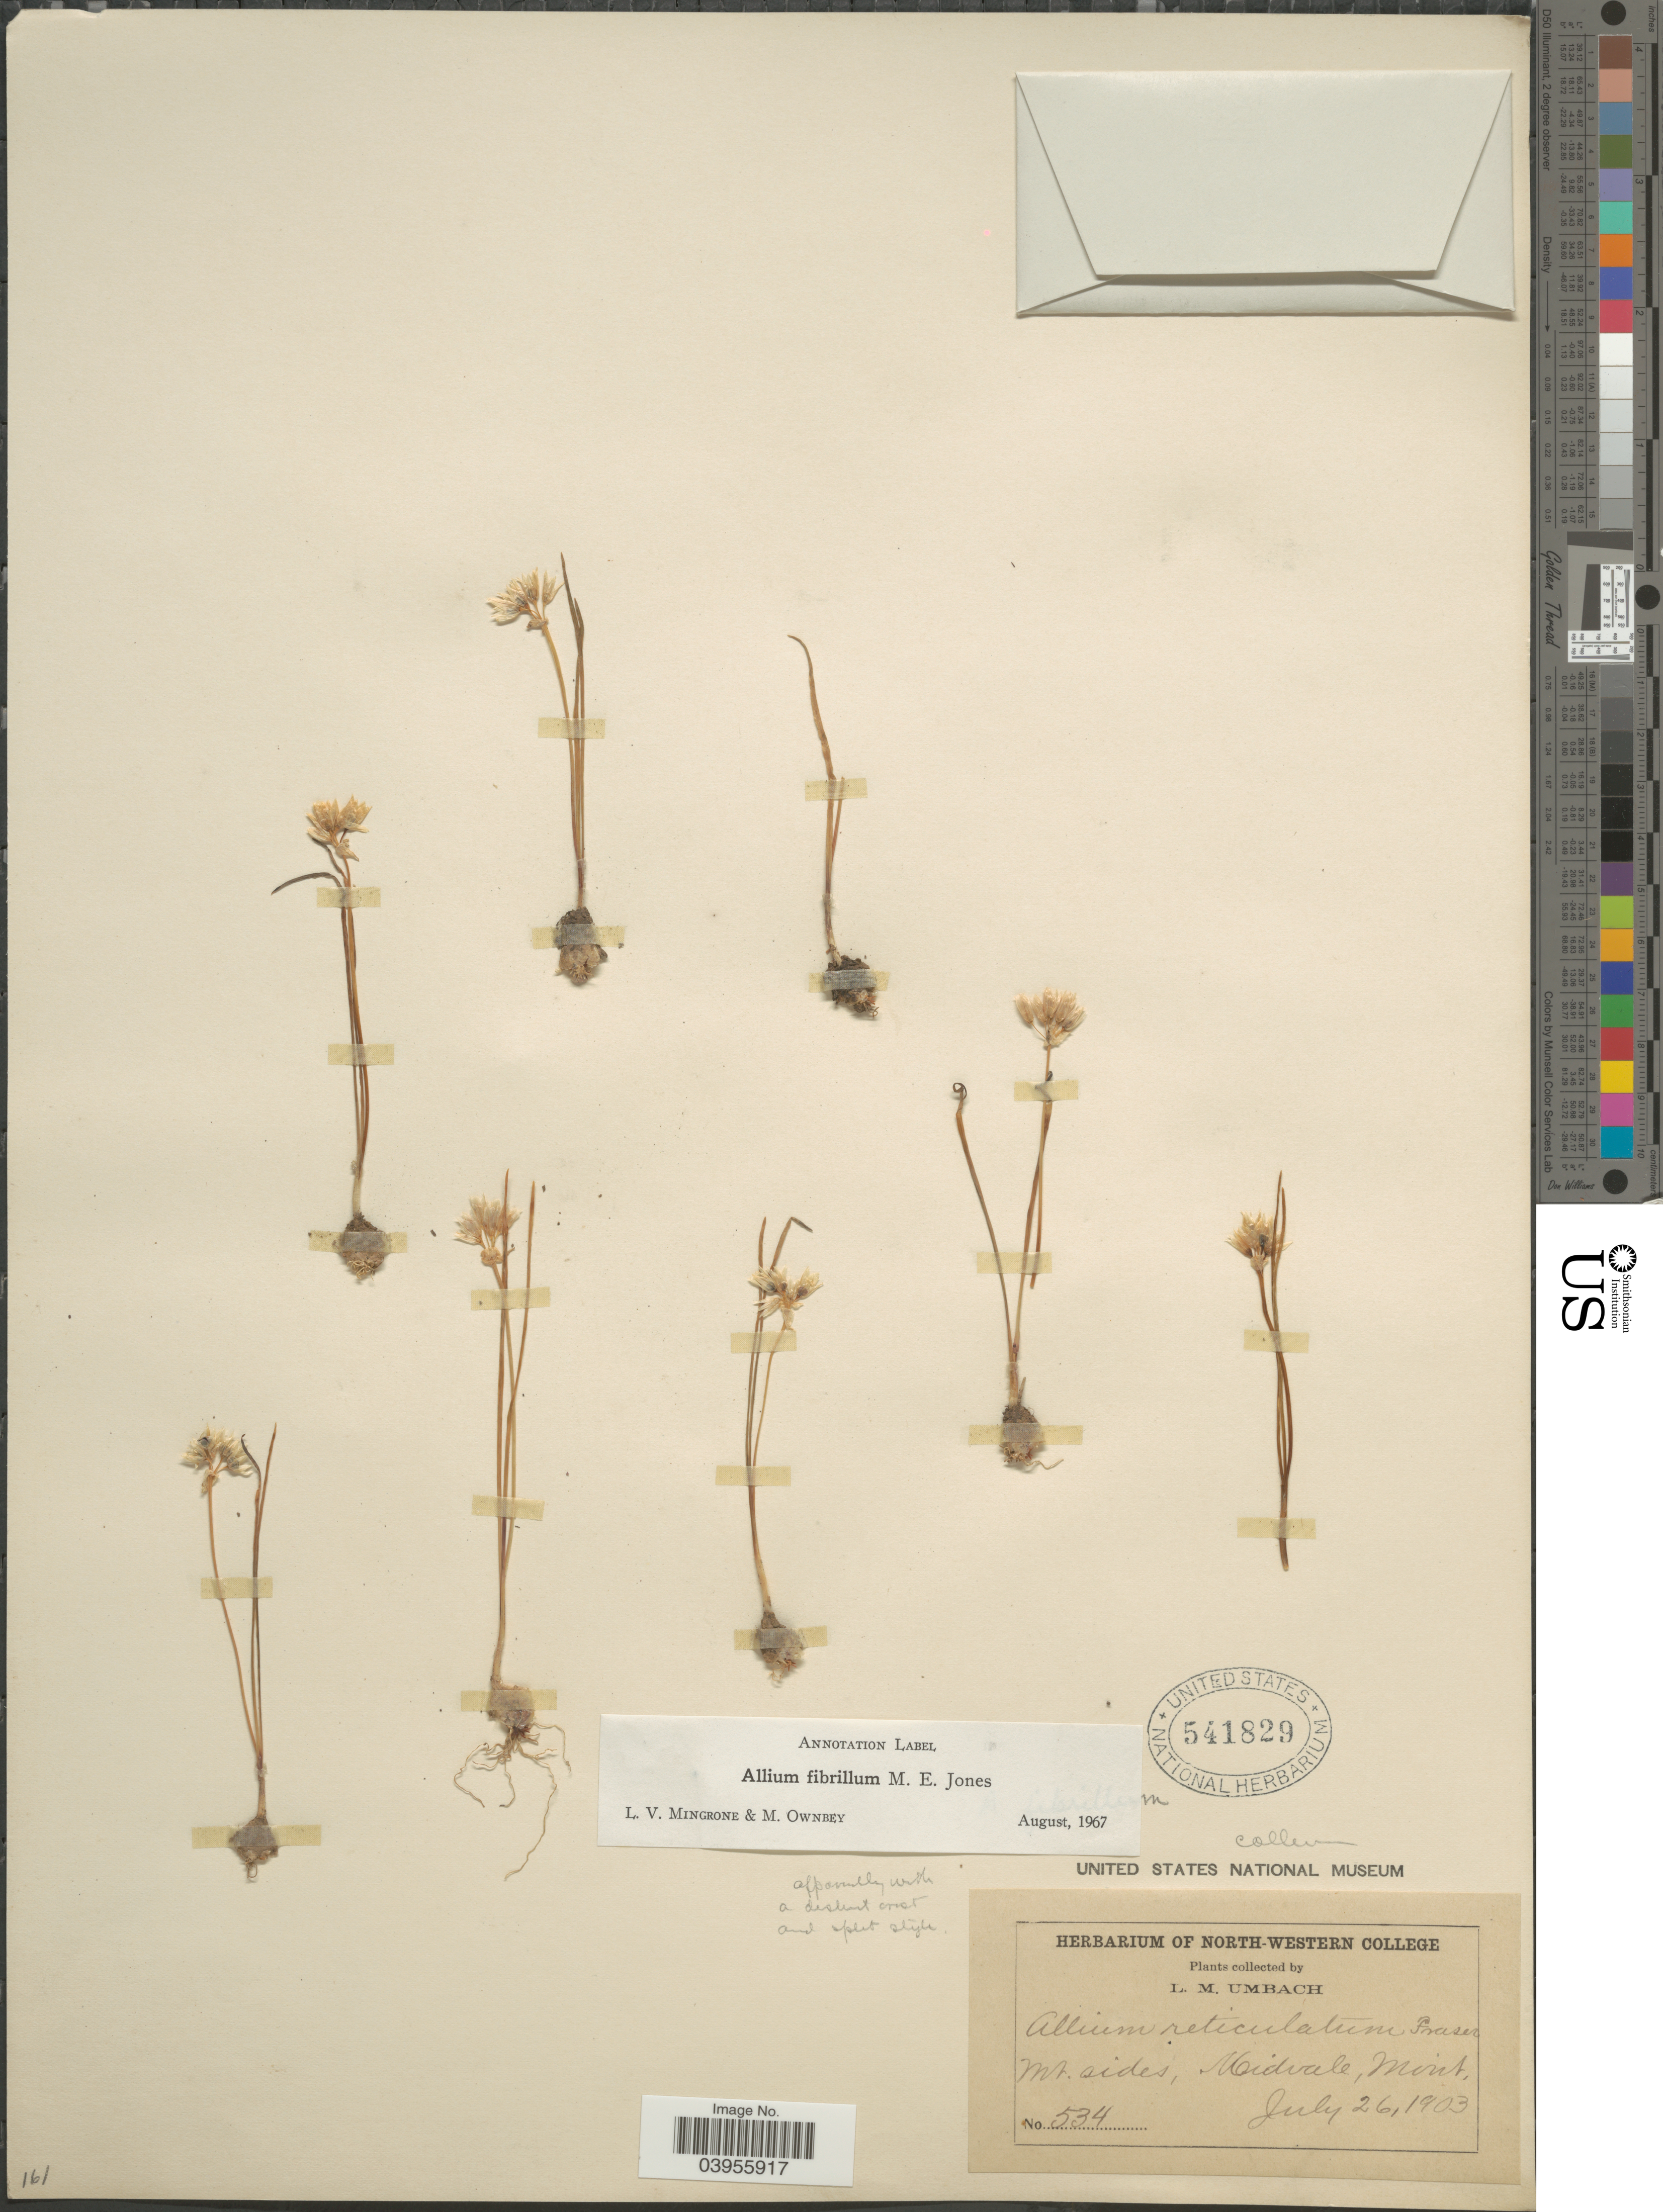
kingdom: Plantae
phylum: Tracheophyta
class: Liliopsida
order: Asparagales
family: Amaryllidaceae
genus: Allium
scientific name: Allium fibrillum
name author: M.E. Jones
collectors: L. M. Umbach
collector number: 534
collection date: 1903-07-26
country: United States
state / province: Montana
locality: Mt. sides, Midvale.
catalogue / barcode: US 541829